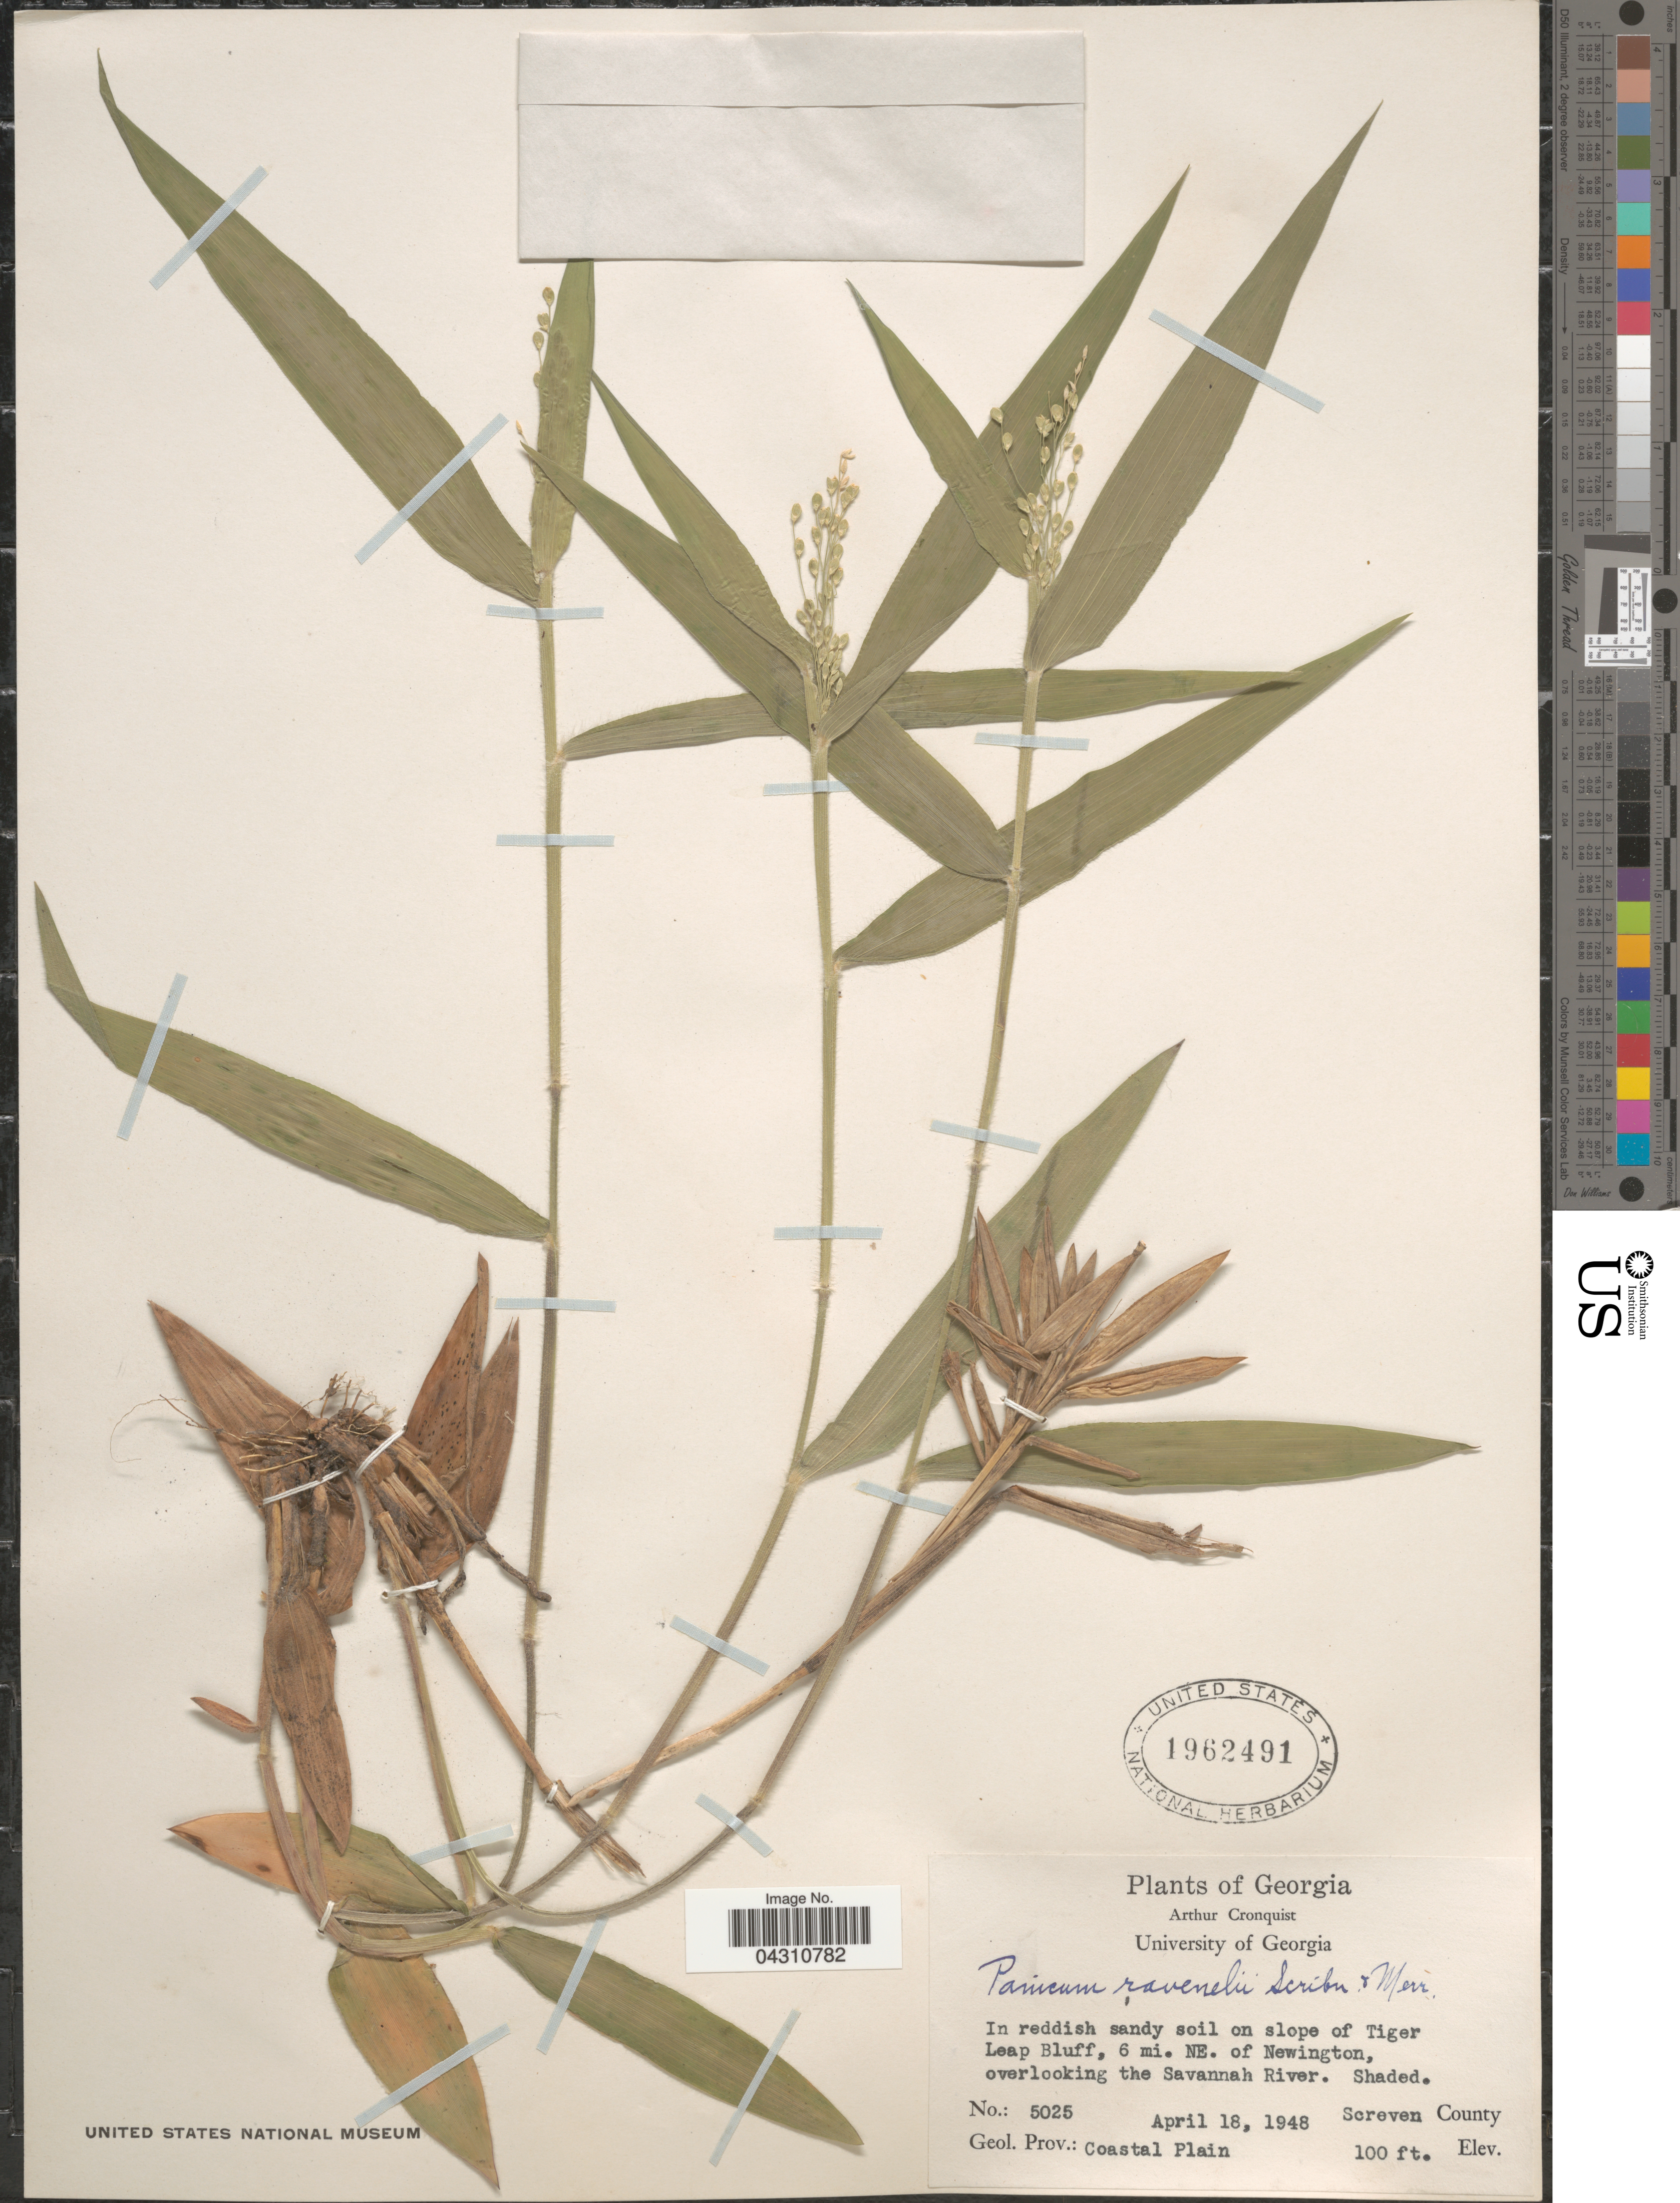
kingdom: Plantae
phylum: Tracheophyta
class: Liliopsida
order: Poales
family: Poaceae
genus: Dichanthelium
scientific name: Dichanthelium ravenelii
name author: (Scribn. & Merr.) Gould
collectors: A. J. Cronquist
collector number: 5025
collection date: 1948-04-18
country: United States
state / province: Georgia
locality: On slope of Tiger Leap Bluff, 6 mi. NE. of Newington, overlooking the Savannah River. Screven County. Geol. Prov.: Coastal Plain.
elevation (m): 30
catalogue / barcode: US 1962491